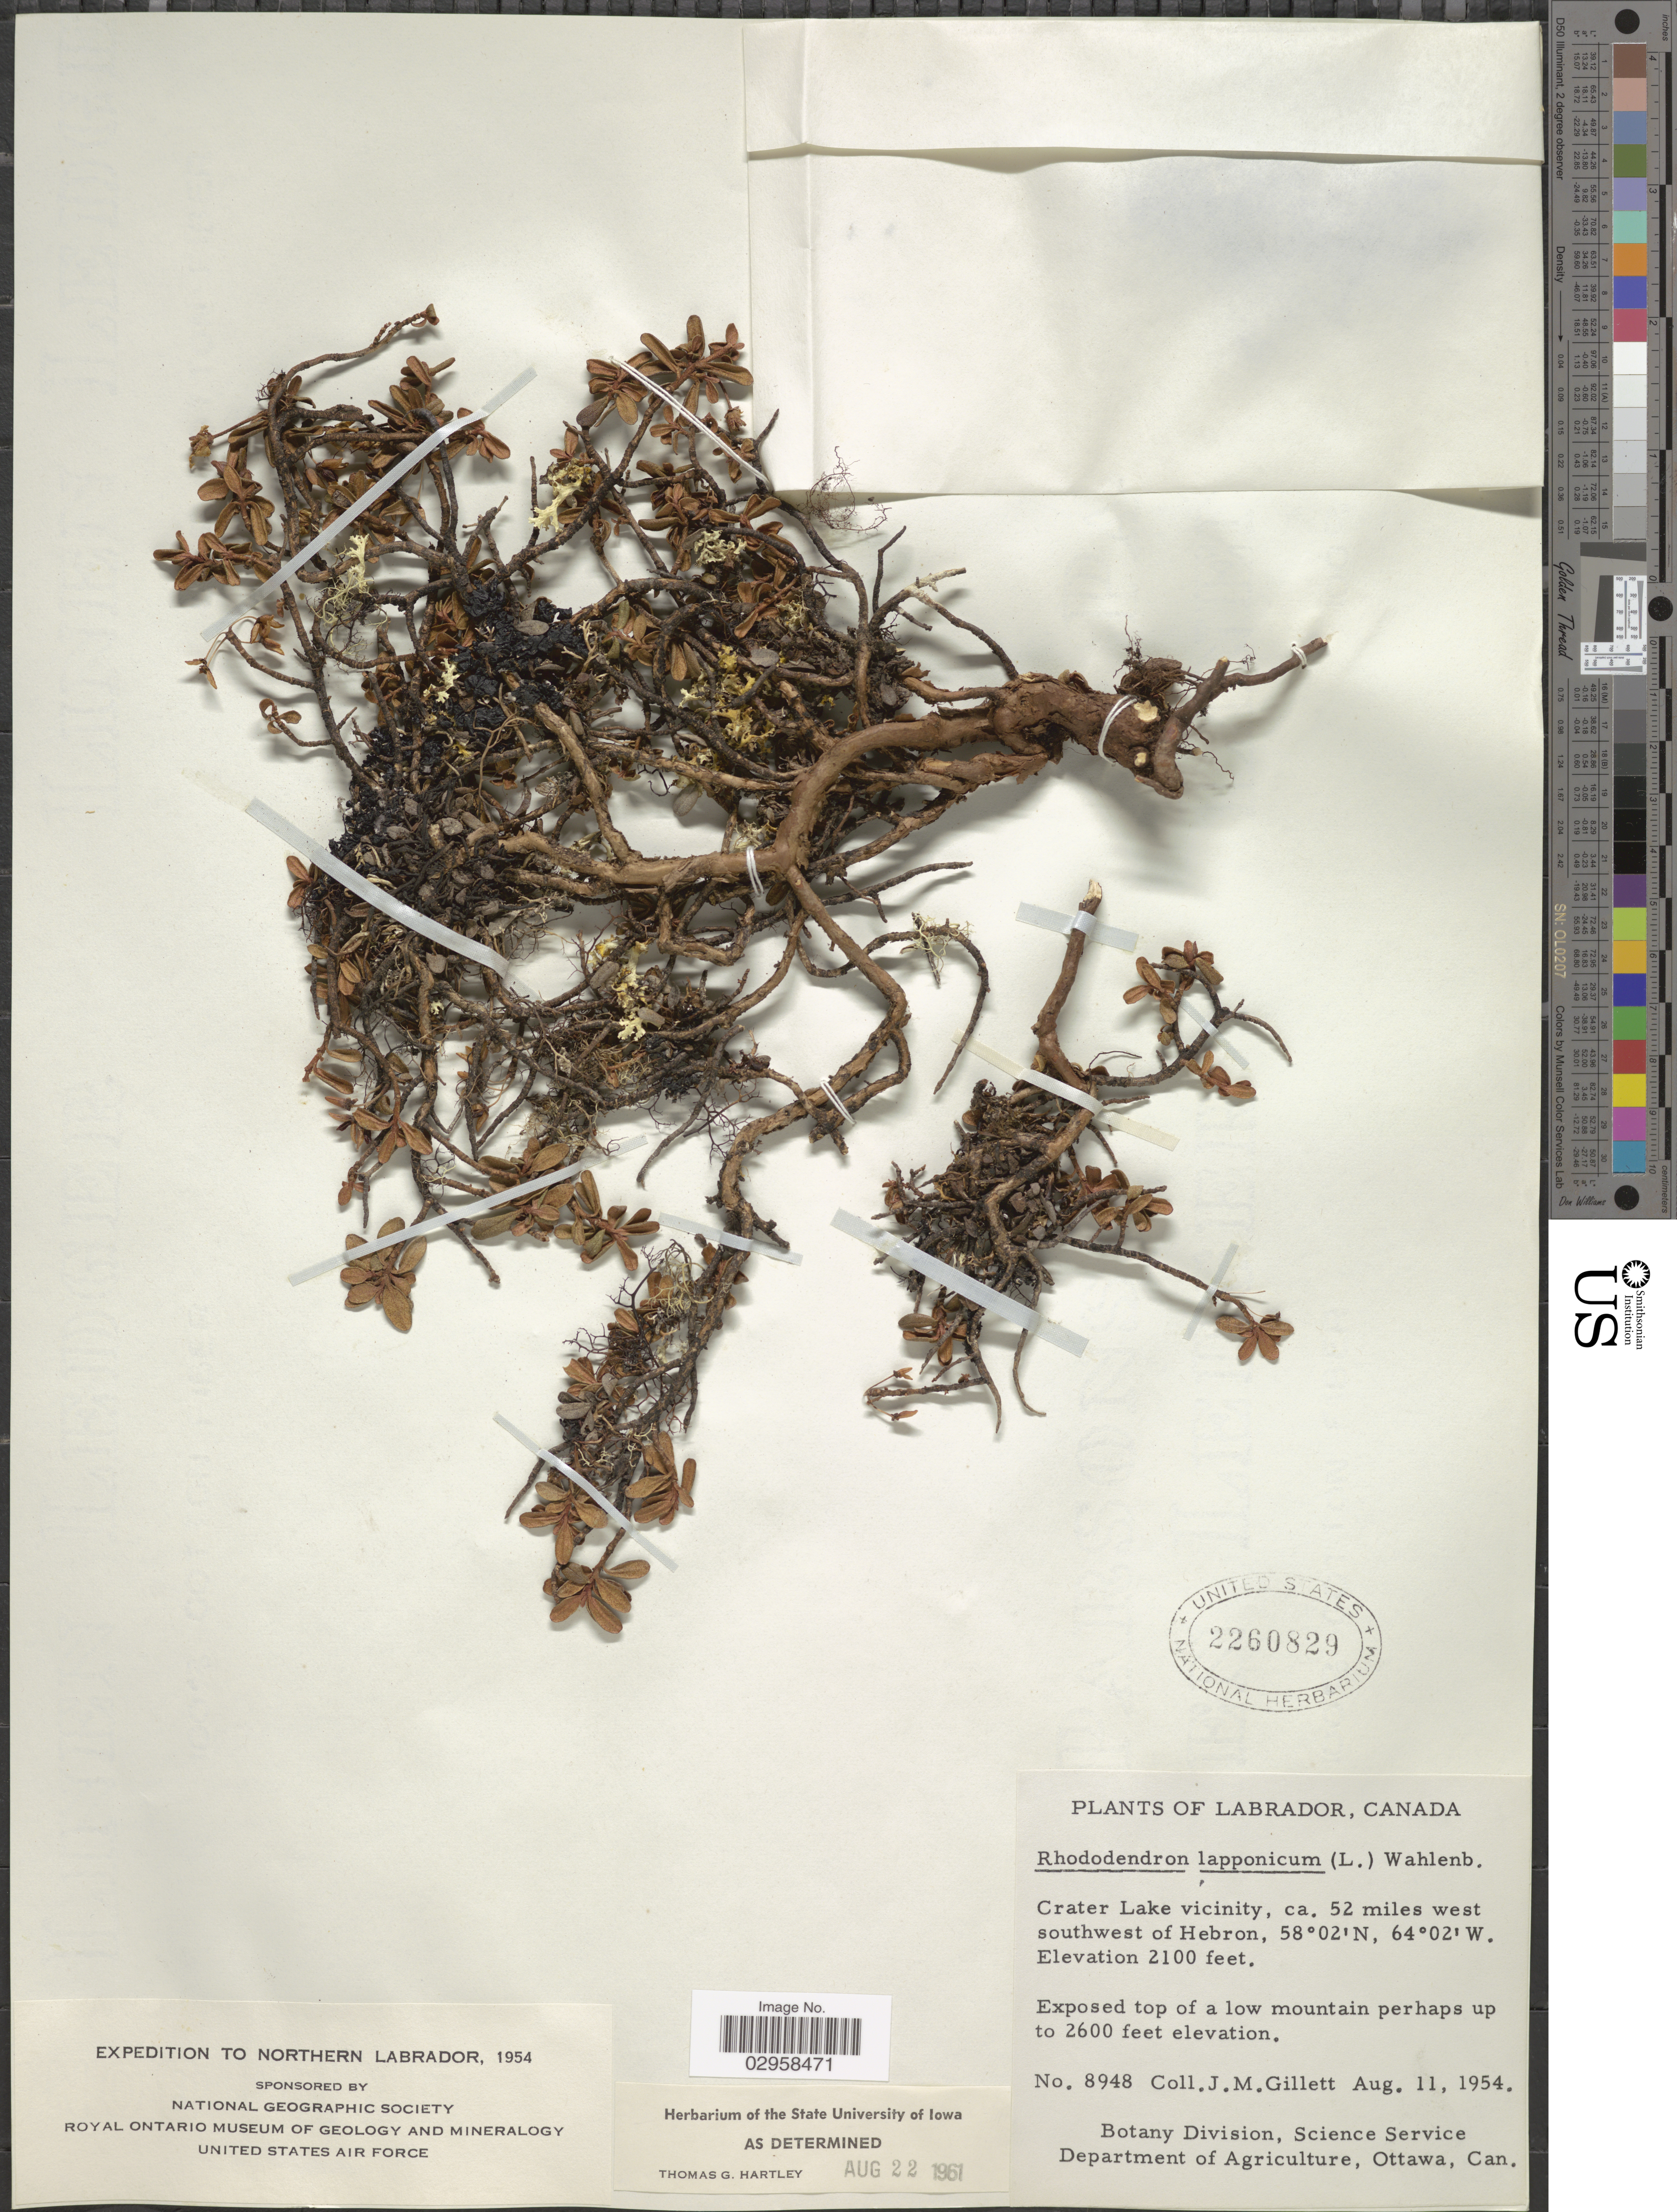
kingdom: Plantae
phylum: Tracheophyta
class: Magnoliopsida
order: Ericales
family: Ericaceae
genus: Rhododendron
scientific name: Rhododendron lapponicum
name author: (L.) Wahlenb.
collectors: J. M. Gillett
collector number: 8948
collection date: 1954-08-11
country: Canada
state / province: Newfoundland and Labrador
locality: Northern Labrador. Crater Lake vicinity, ca. 52 miles west of southwest of Hebron.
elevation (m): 640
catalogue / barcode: US 2260829